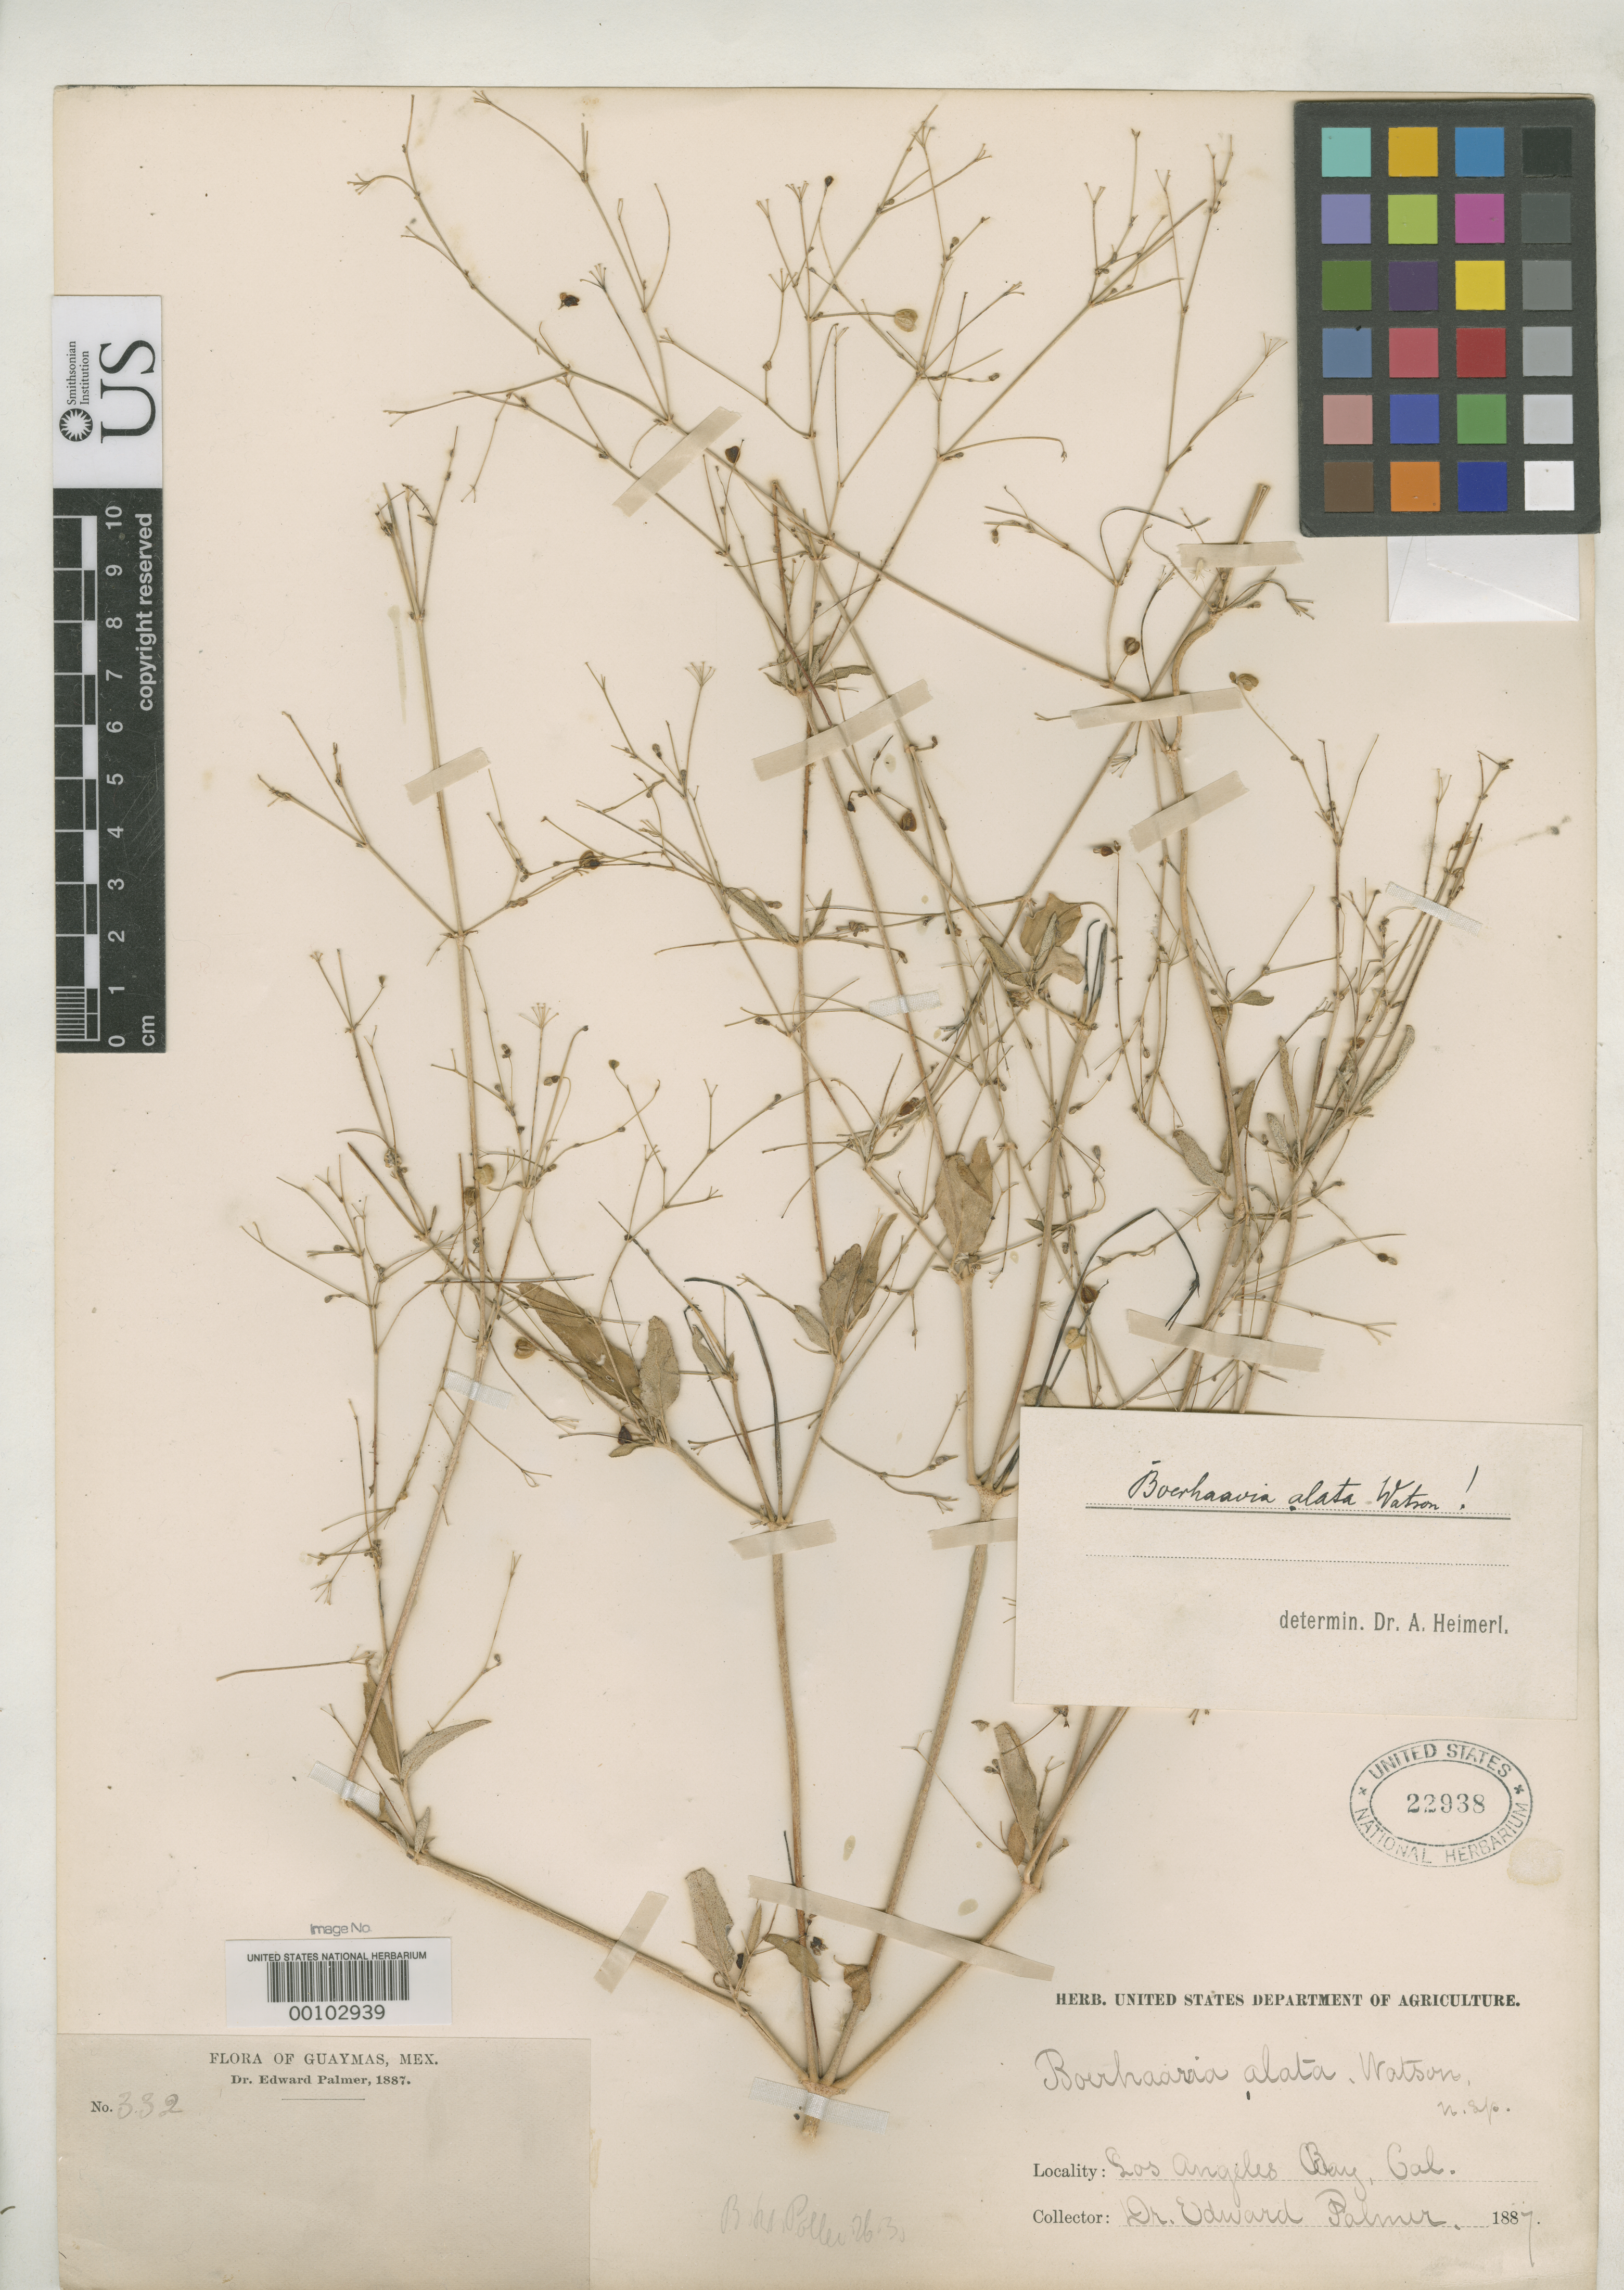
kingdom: Plantae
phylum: Tracheophyta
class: Magnoliopsida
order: Caryophyllales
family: Nyctaginaceae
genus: Boerhavia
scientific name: Boerhavia alata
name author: S. Watson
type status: Type Collection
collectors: E. Palmer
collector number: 332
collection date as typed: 1887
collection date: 1887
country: Mexico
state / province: Sonora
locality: Guaymas harbor.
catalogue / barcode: US 22938